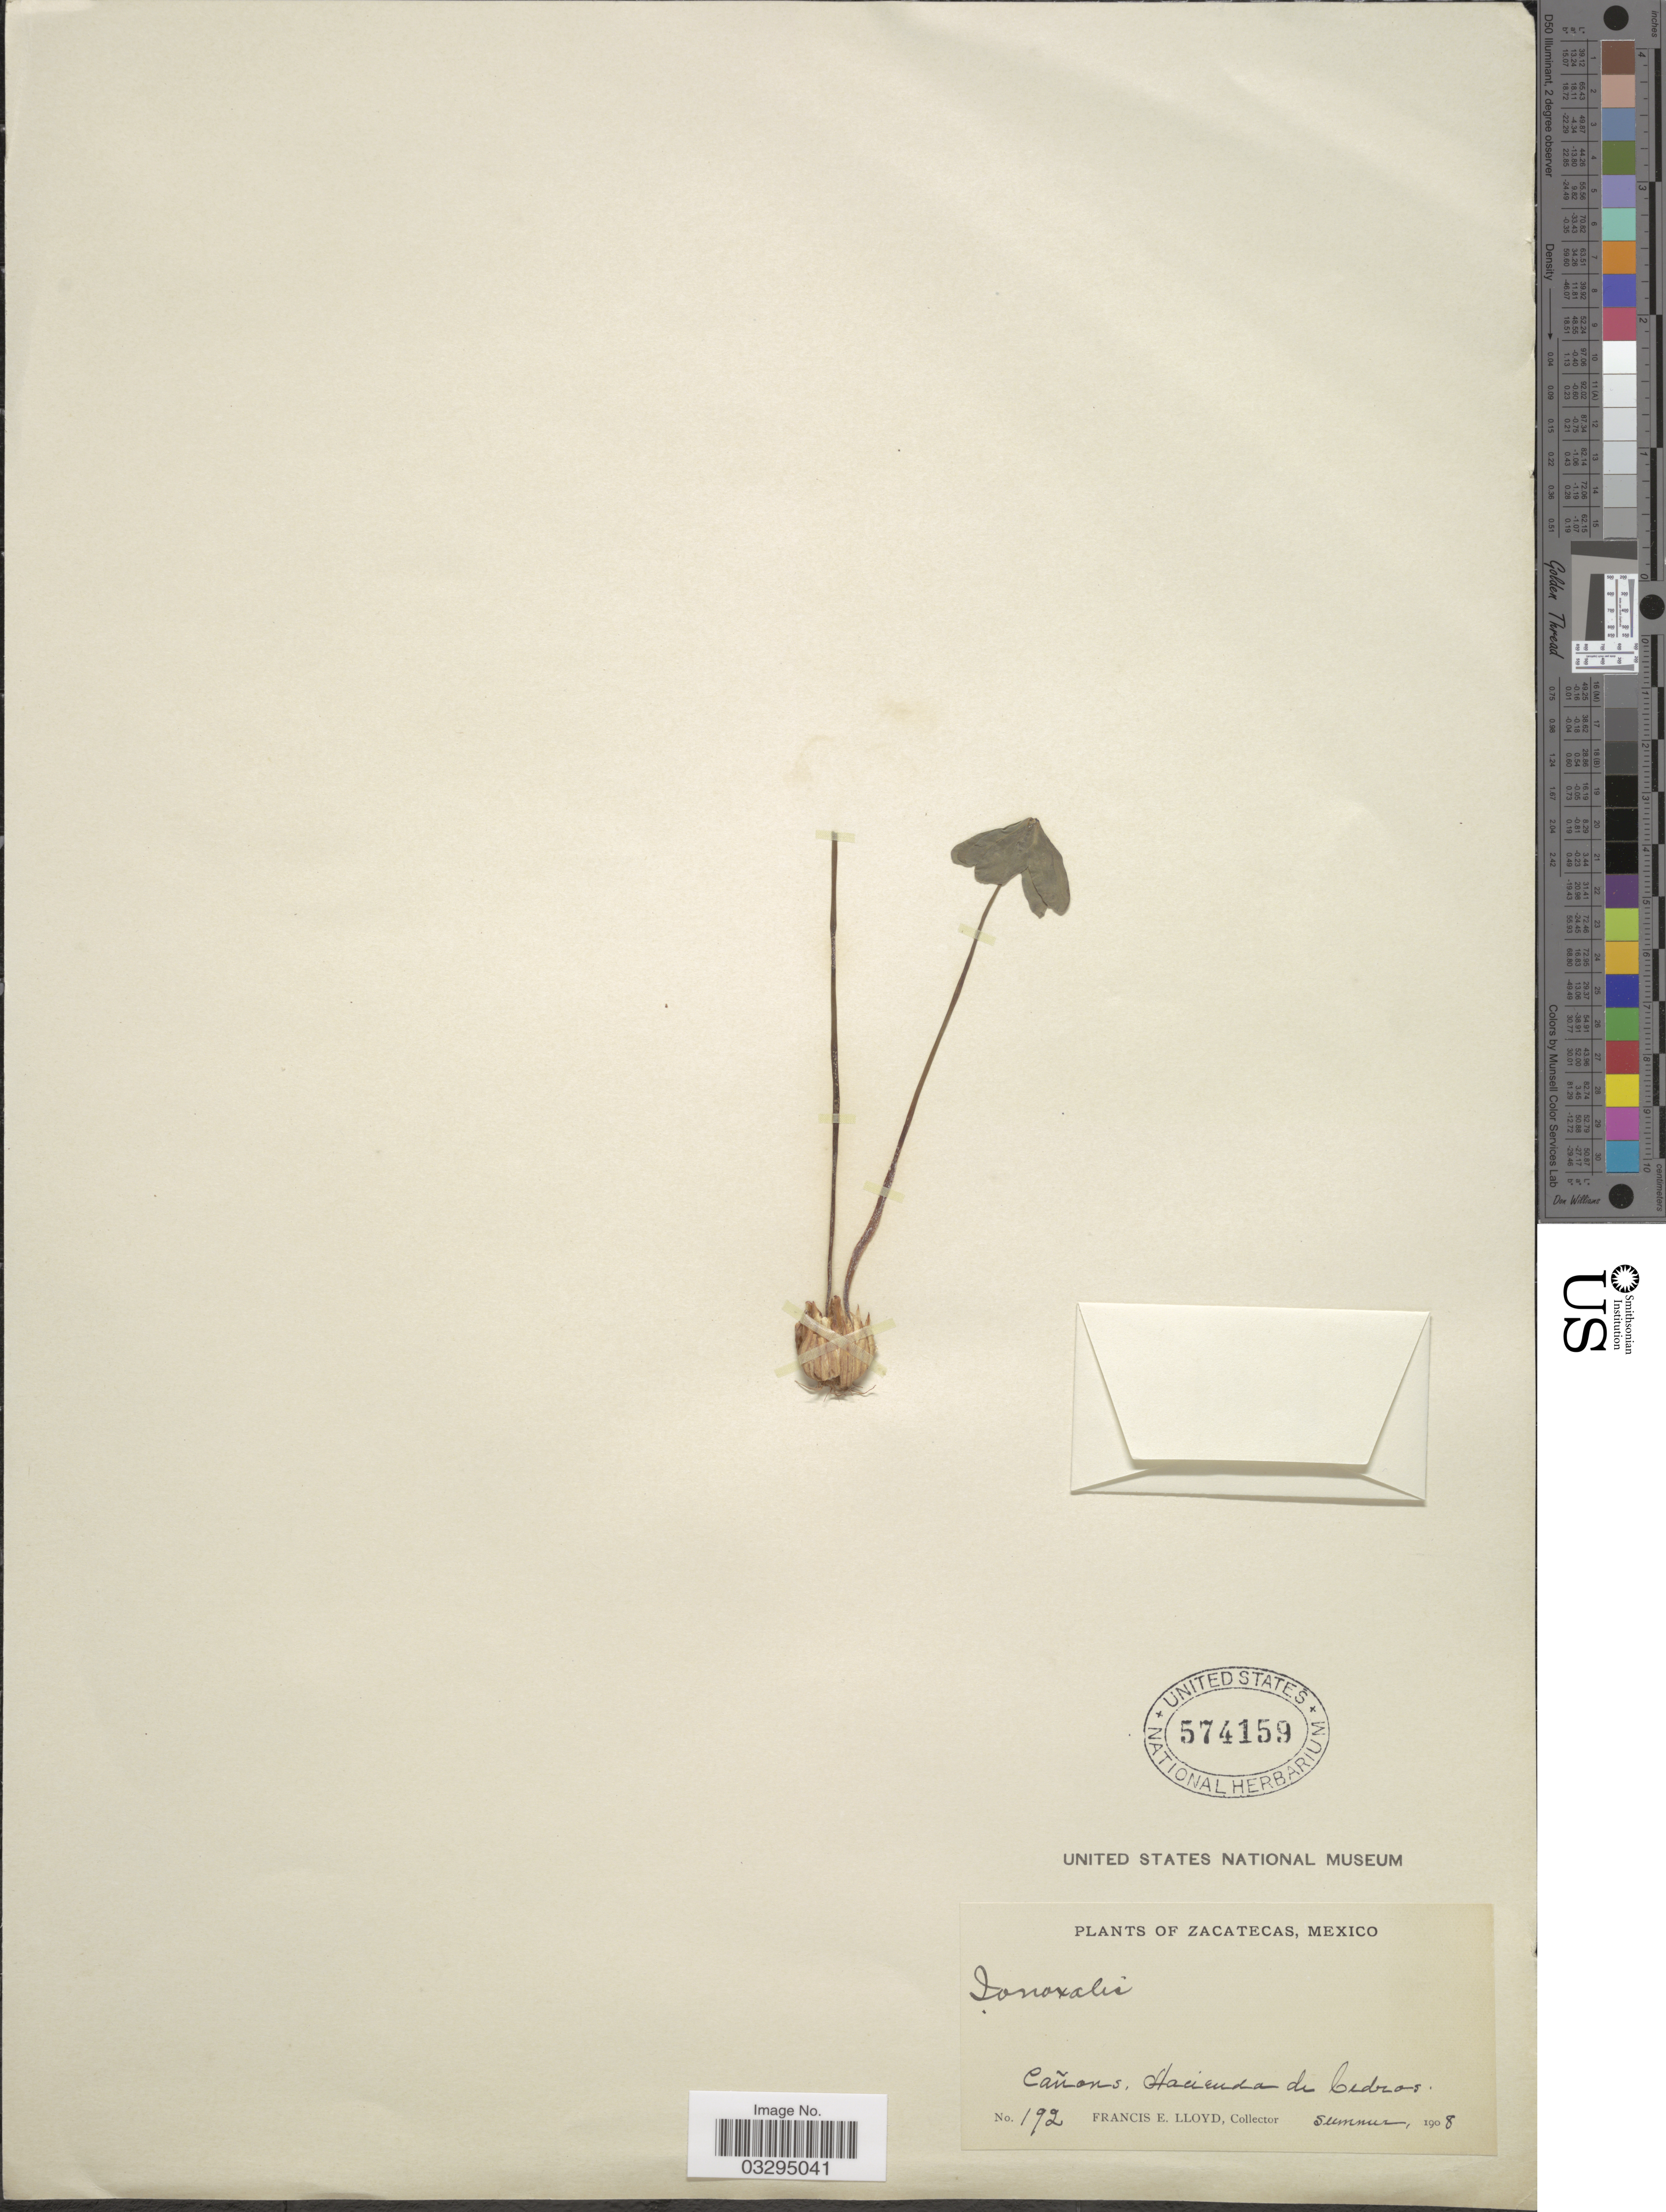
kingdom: Plantae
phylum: Tracheophyta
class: Magnoliopsida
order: Oxalidales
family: Oxalidaceae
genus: Oxalis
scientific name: Oxalis sp.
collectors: Lloyd, C. E.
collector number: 192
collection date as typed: Summer, 1908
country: Guatemala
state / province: Sacatepéquez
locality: Zacatecas. Cañons, Hacienda de Cedros.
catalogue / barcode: US 574159